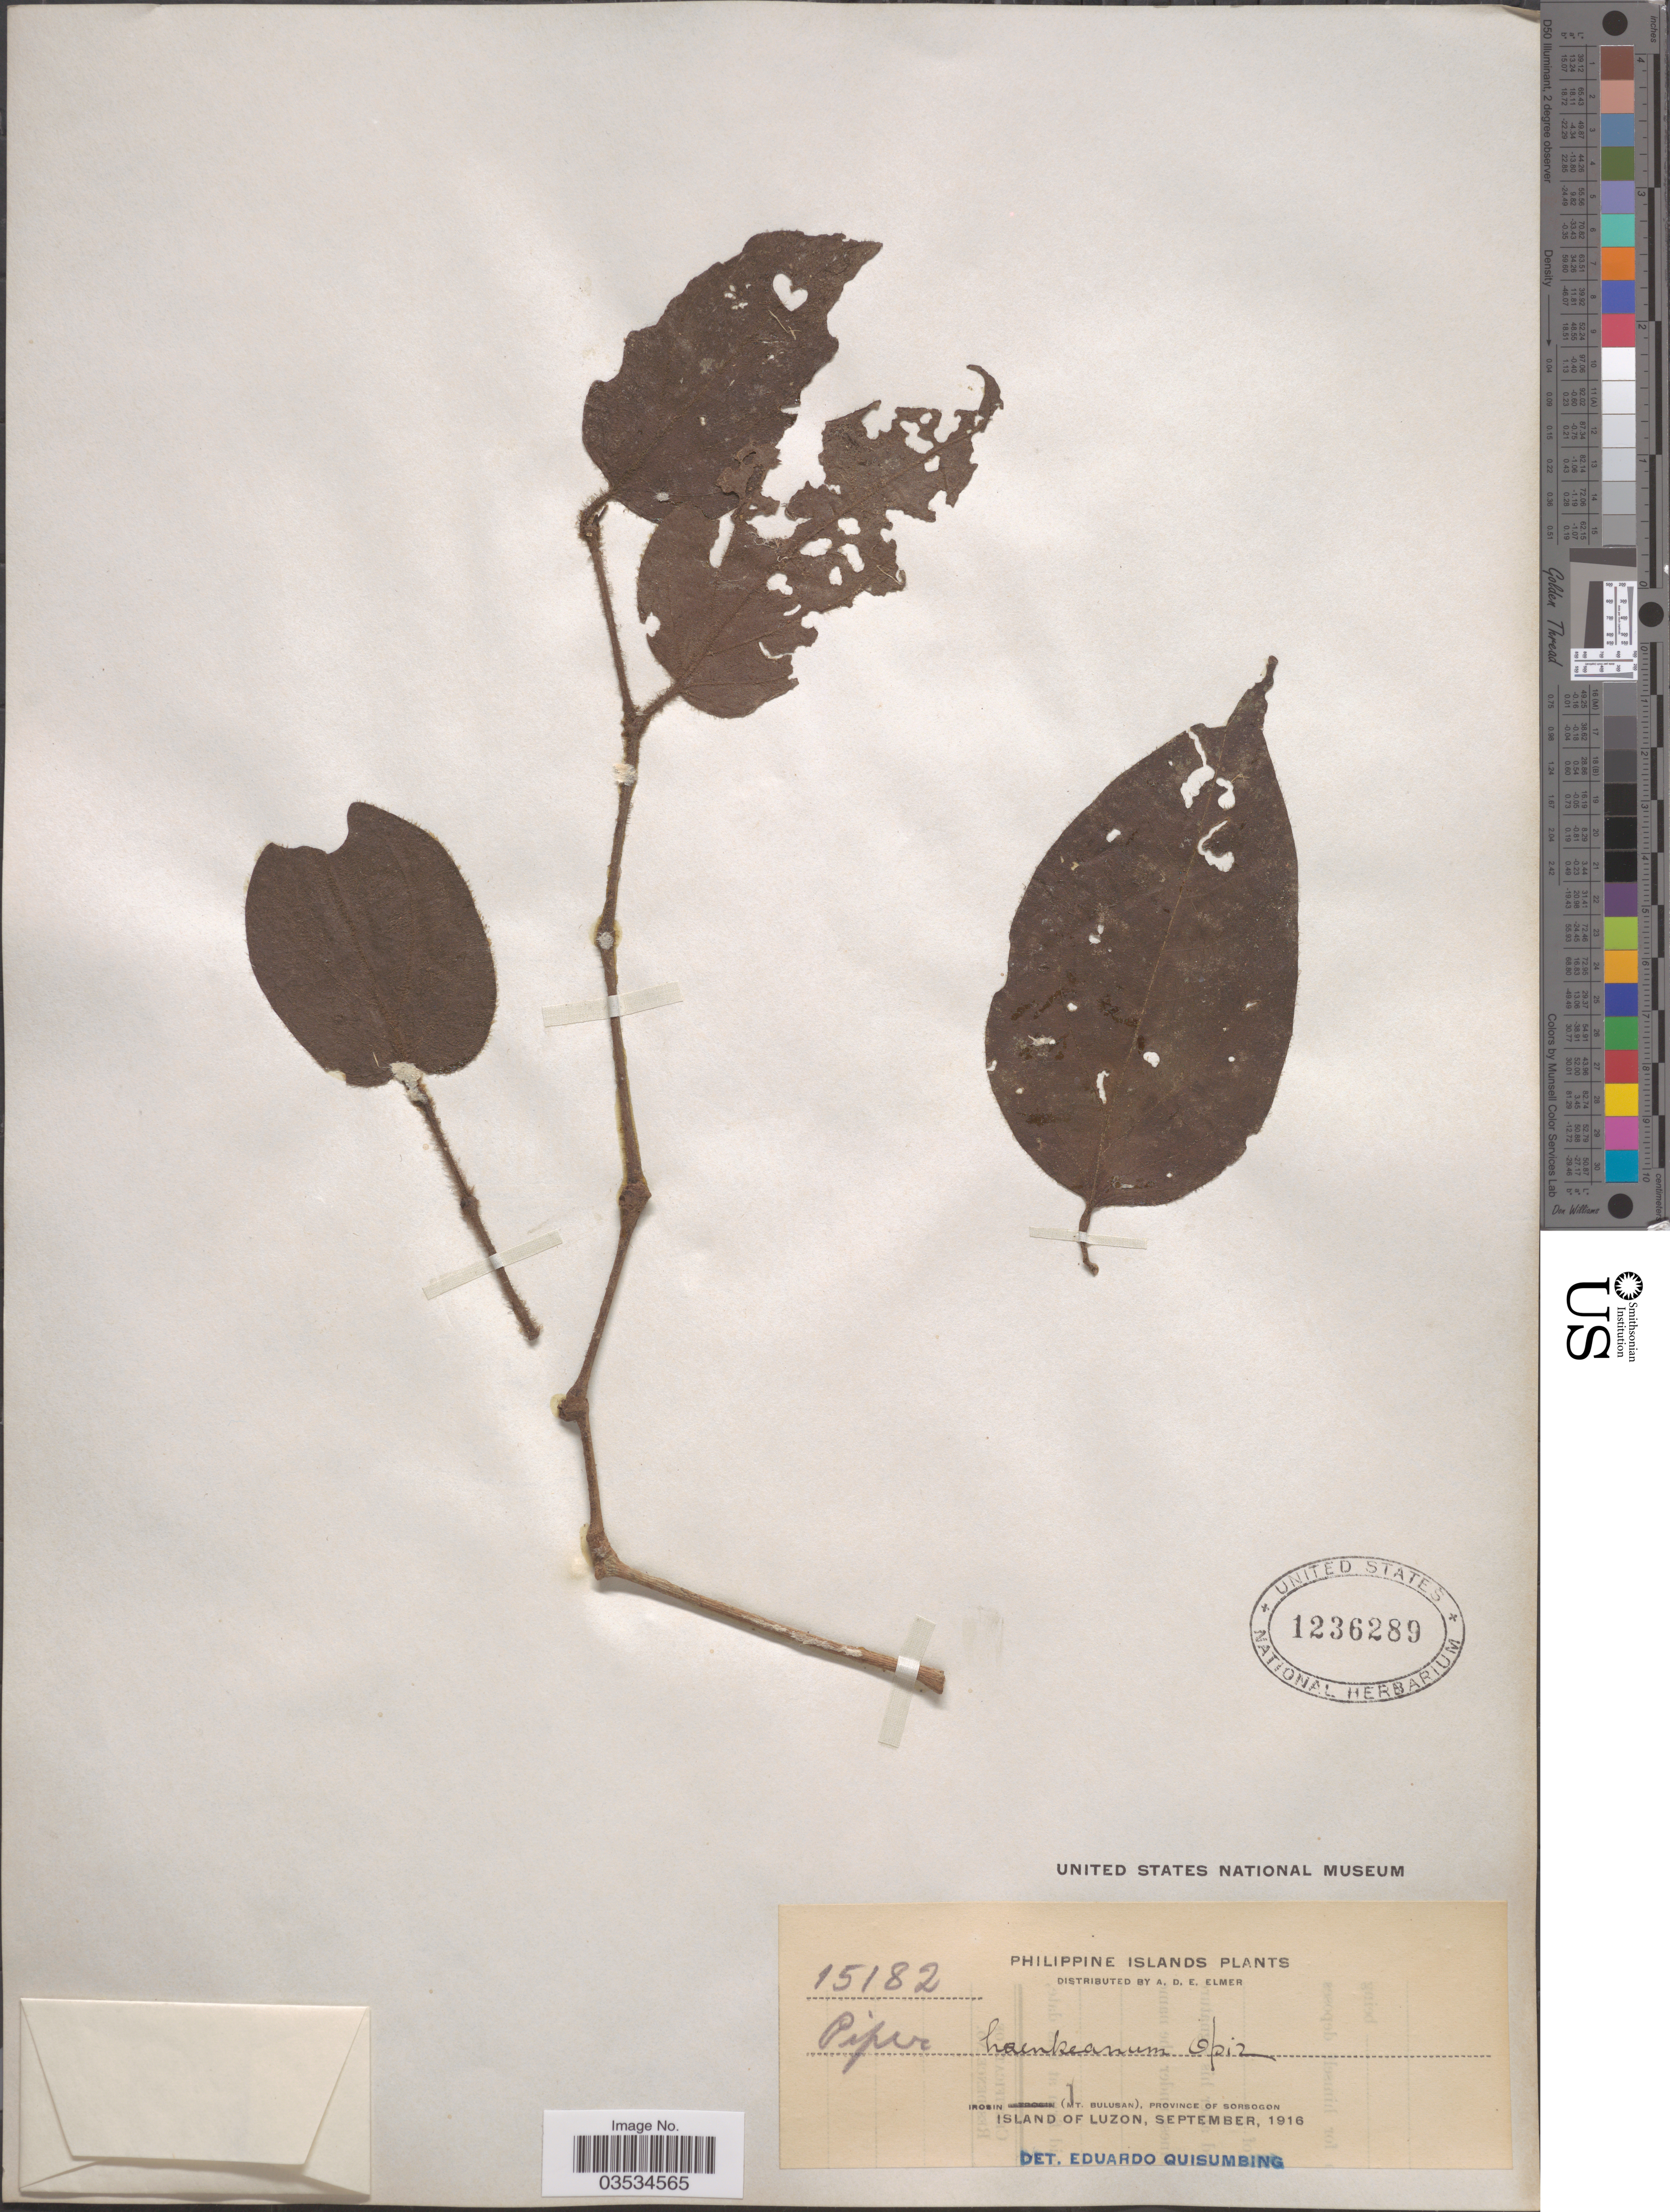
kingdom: Plantae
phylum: Tracheophyta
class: Magnoliopsida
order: Piperales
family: Piperaceae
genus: Piper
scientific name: Piper haenkeanum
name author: Opiz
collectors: A. D. E. Elmer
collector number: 15182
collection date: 1916-09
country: Philippines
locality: Philippine Islands. Irosin (Mt. Bulusan), Province of Sorsogon. Island of Luzon.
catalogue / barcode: US 1236289